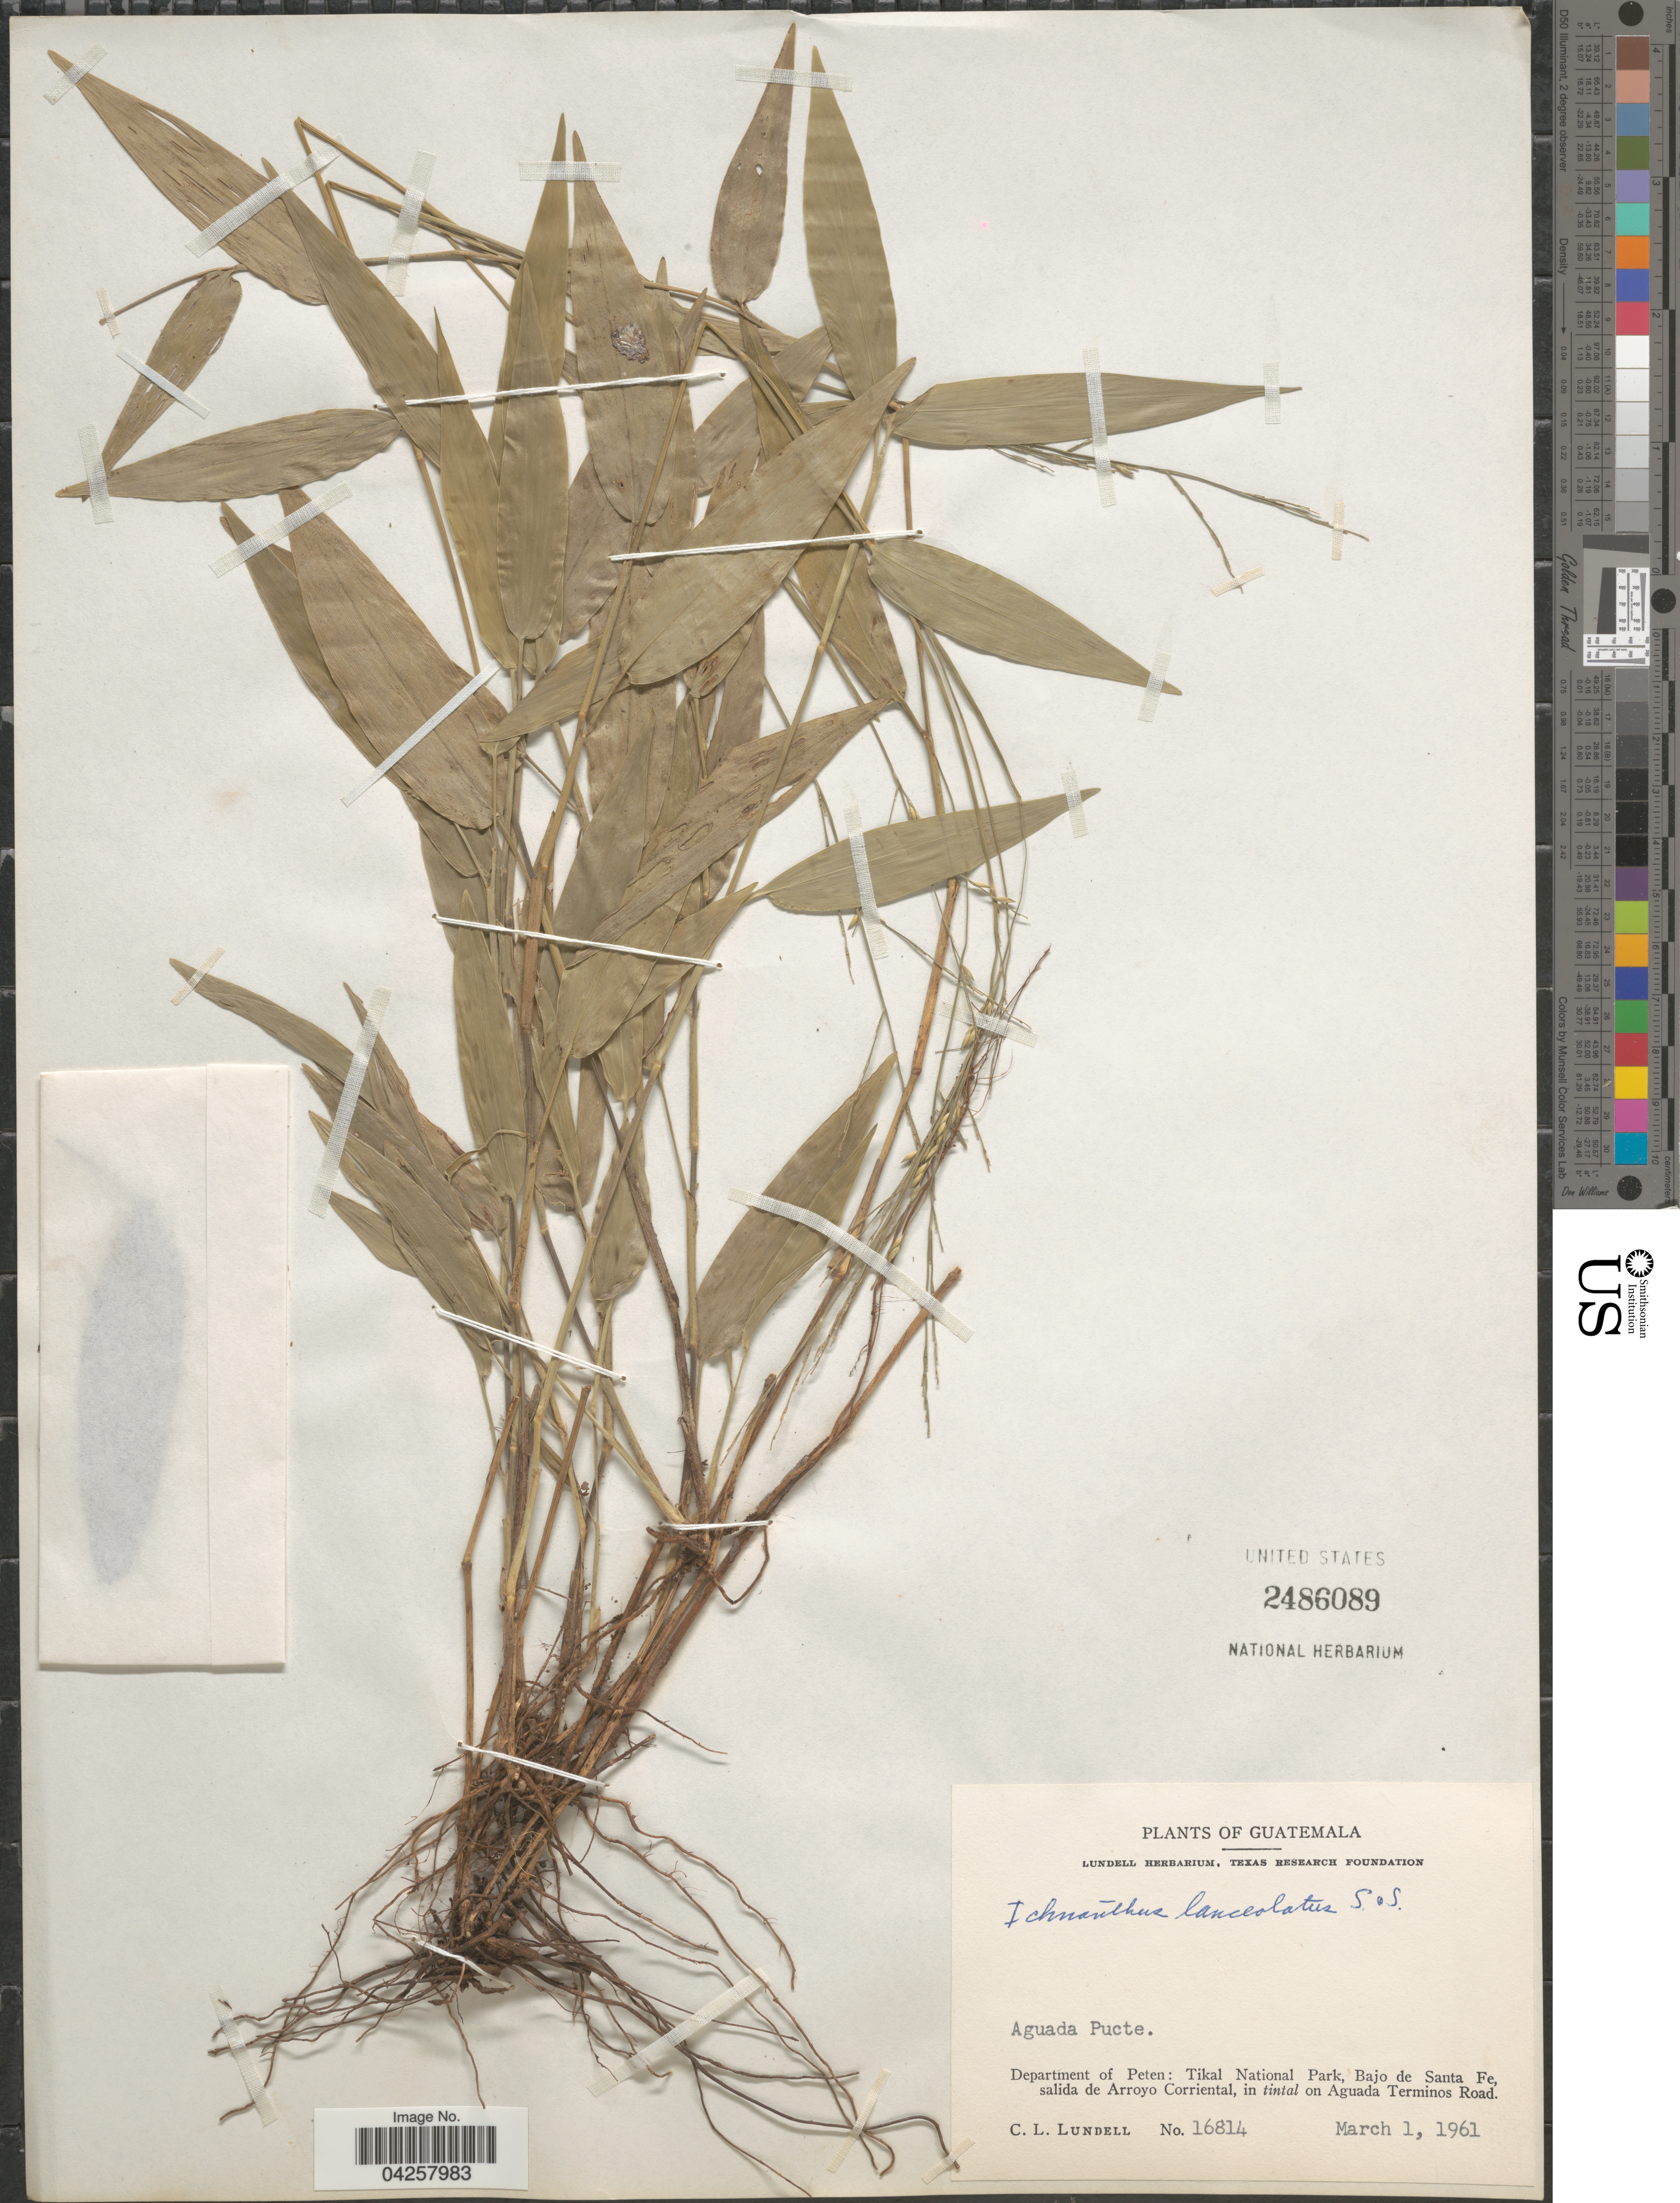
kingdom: Plantae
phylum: Tracheophyta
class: Liliopsida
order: Poales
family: Poaceae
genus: Ichnanthus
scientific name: Ichnanthus lanceolatus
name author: Scribn. & J.G. Sm.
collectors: C. L. Lundell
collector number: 16814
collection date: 1961-03-01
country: Guatemala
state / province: El Peten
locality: Aguada Pucte. Department of Peten: Tikal National Park, Bajo de Santa Fe, salida de Arroyo Corriental, in tintal on Aguada Terminos Road.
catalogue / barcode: US 2486089